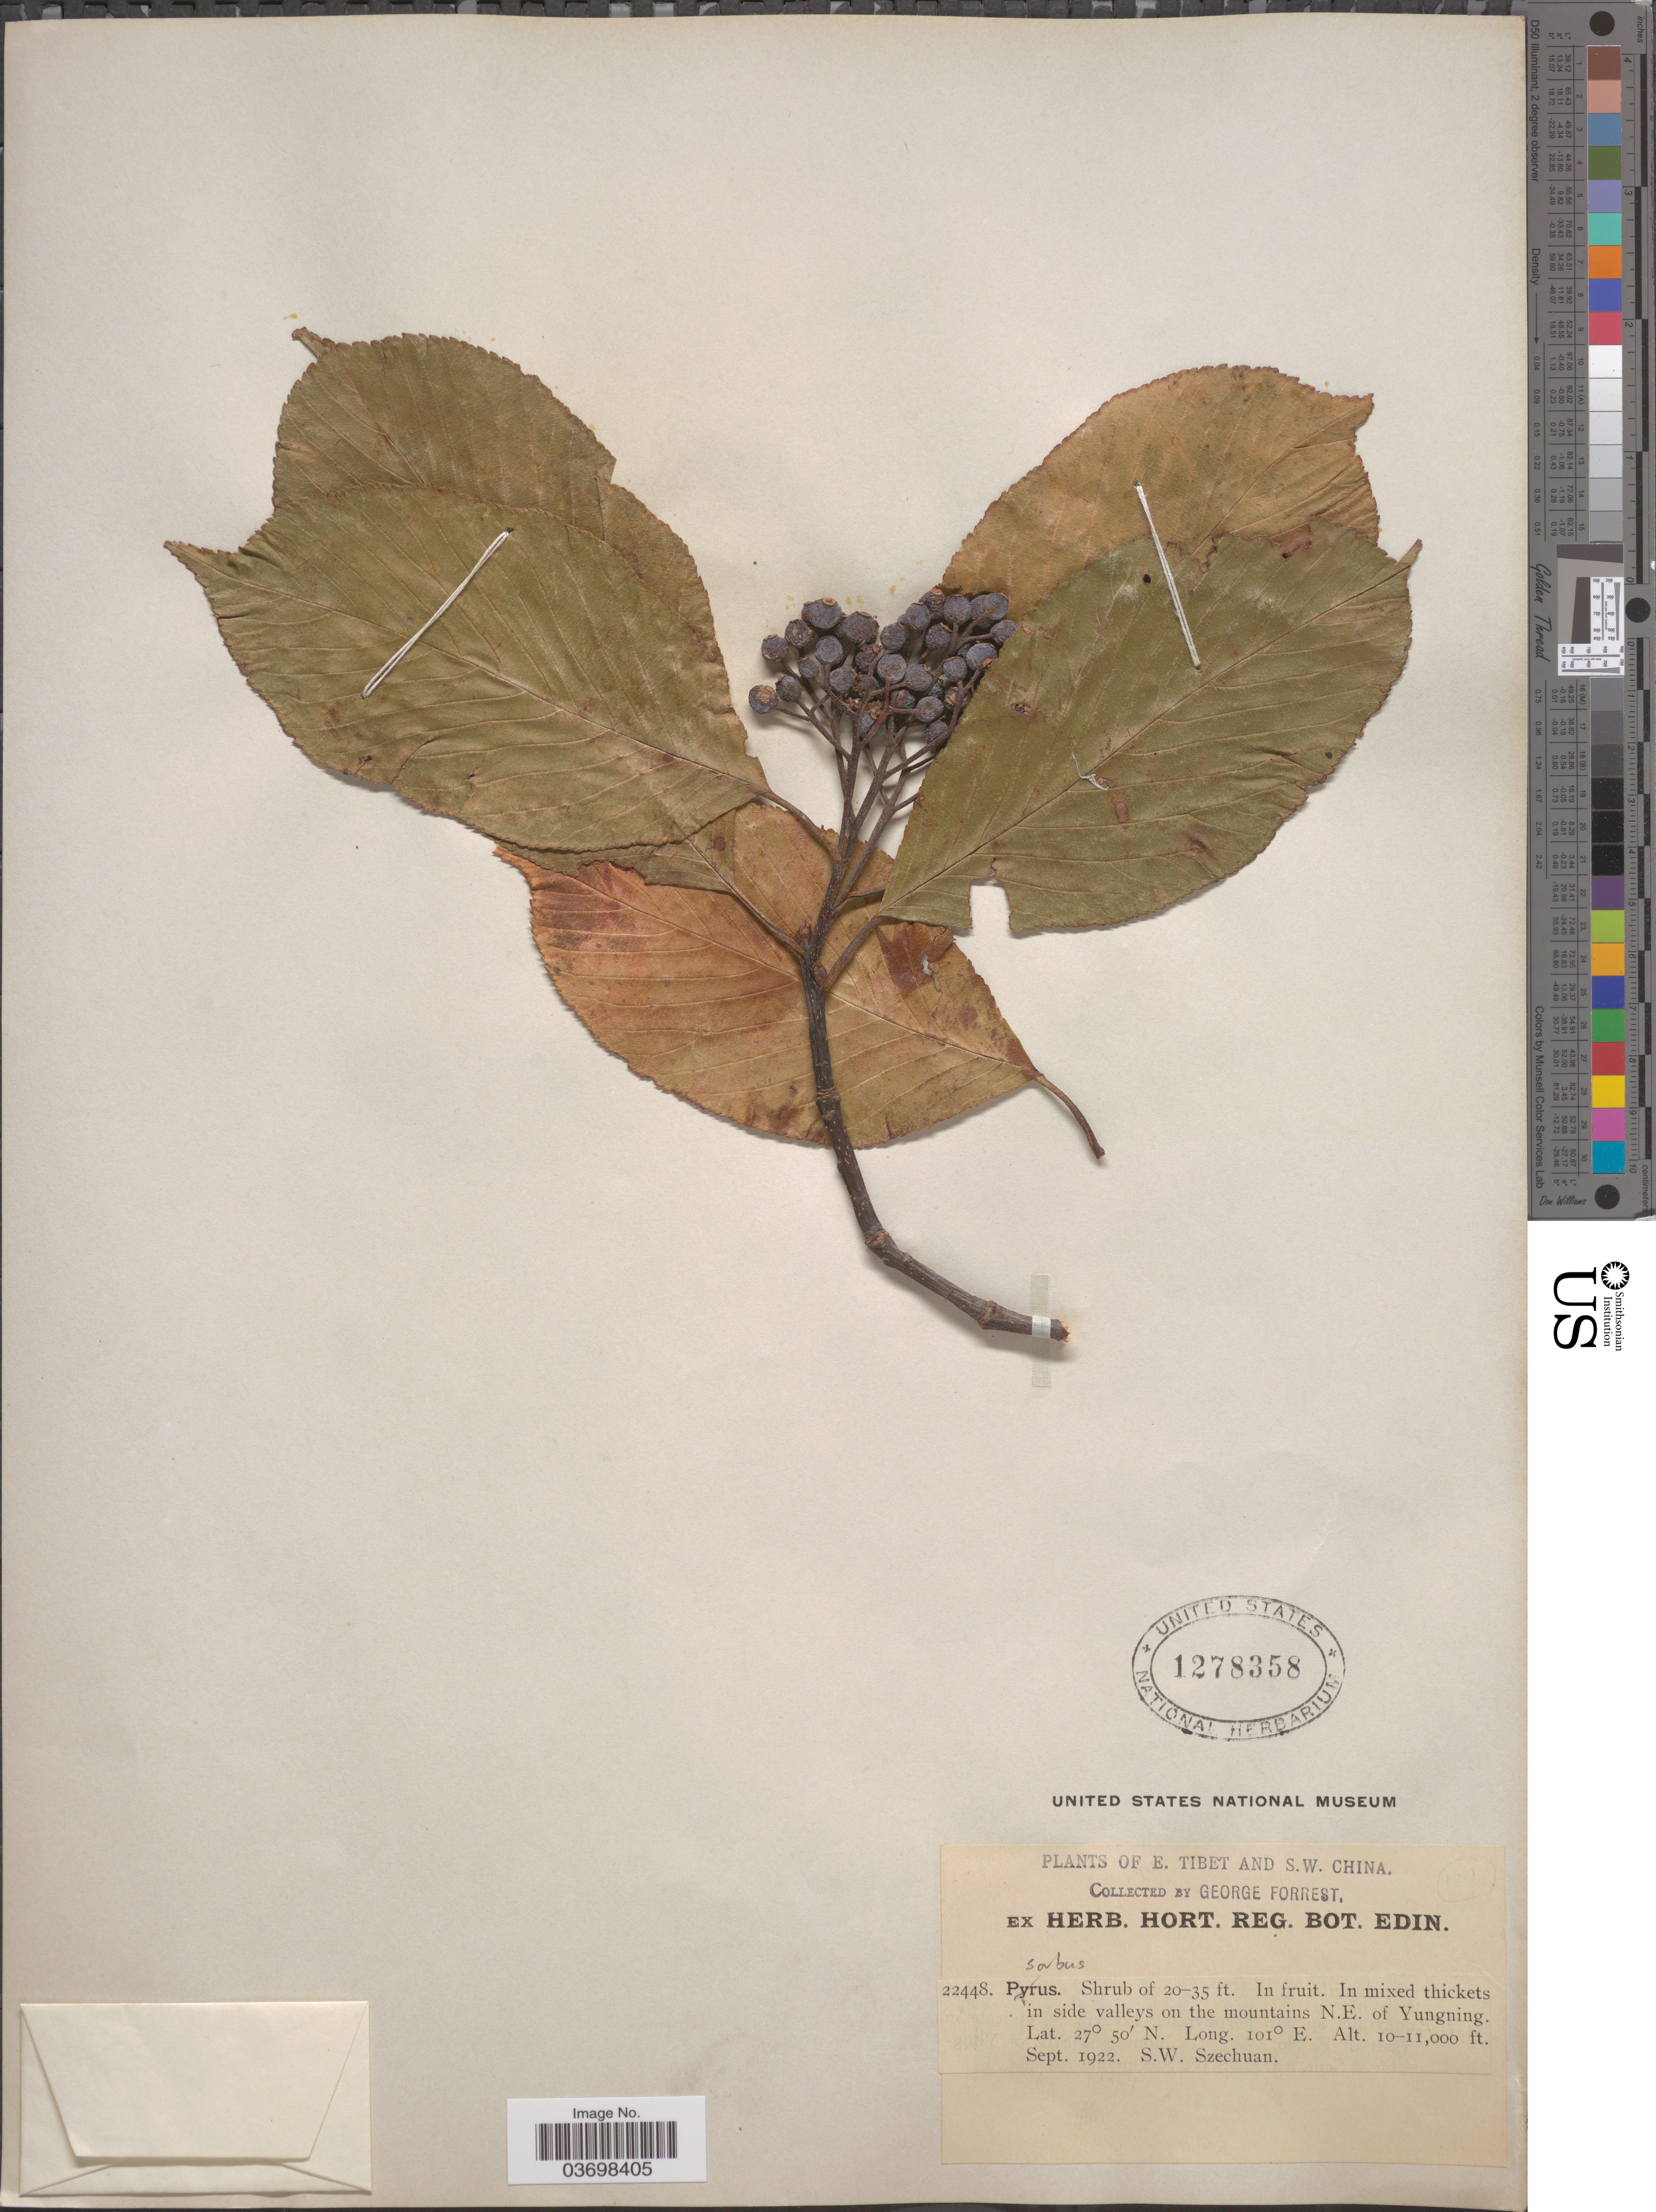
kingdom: Plantae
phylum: Tracheophyta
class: Magnoliopsida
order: Rosales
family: Rosaceae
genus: Sorbus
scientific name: Sorbus rhamnoides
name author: (Decne.) Rehder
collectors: G. Forrest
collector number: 22448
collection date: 1922-09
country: China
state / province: Sichuan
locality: S.W. China. In side valleys on the mountains N.E. of Yungning. S.W. Szechuan.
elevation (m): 3048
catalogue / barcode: US 1278358